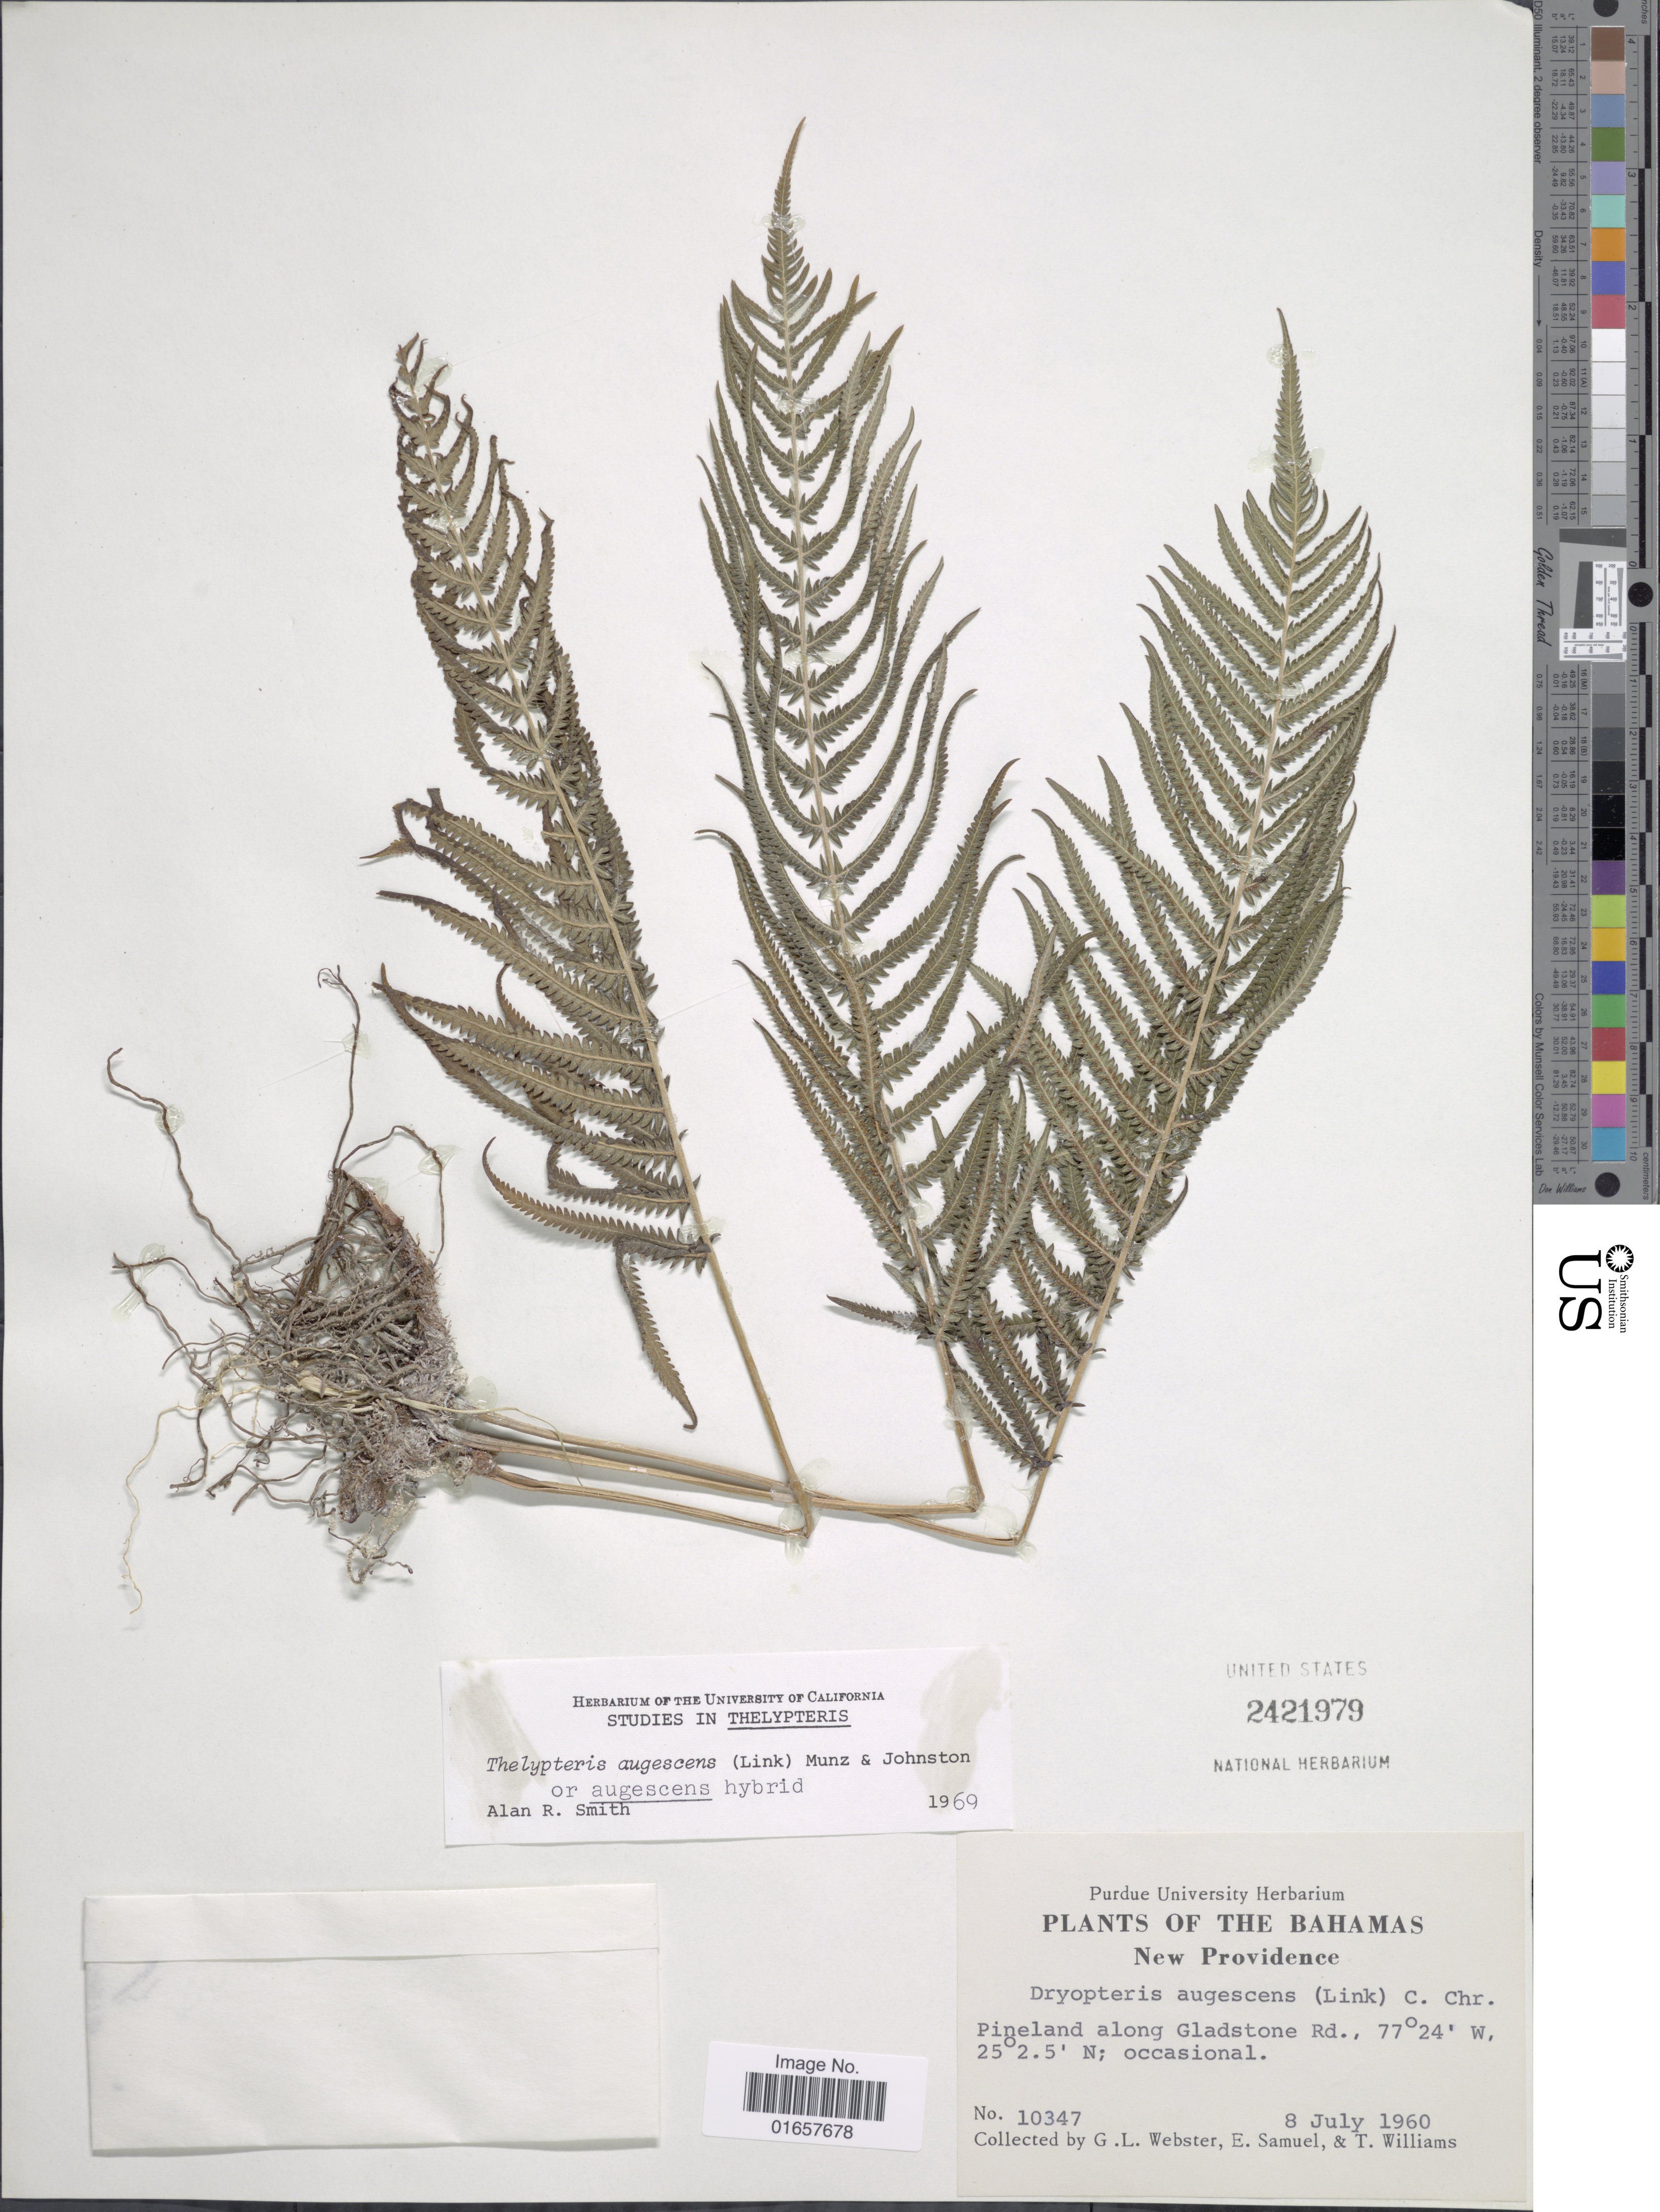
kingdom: Plantae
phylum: Tracheophyta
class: Polypodiopsida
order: Polypodiales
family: Thelypteridaceae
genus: Christella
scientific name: Christella augescens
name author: (Link) Pic. Serm.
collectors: G. L. Webster, E. Samuel & T. Williams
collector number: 10347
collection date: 1960-07-08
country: Bahamas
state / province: New Providence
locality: The Bahamas, Pineland along Gladstone Rd.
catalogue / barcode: US 2421979